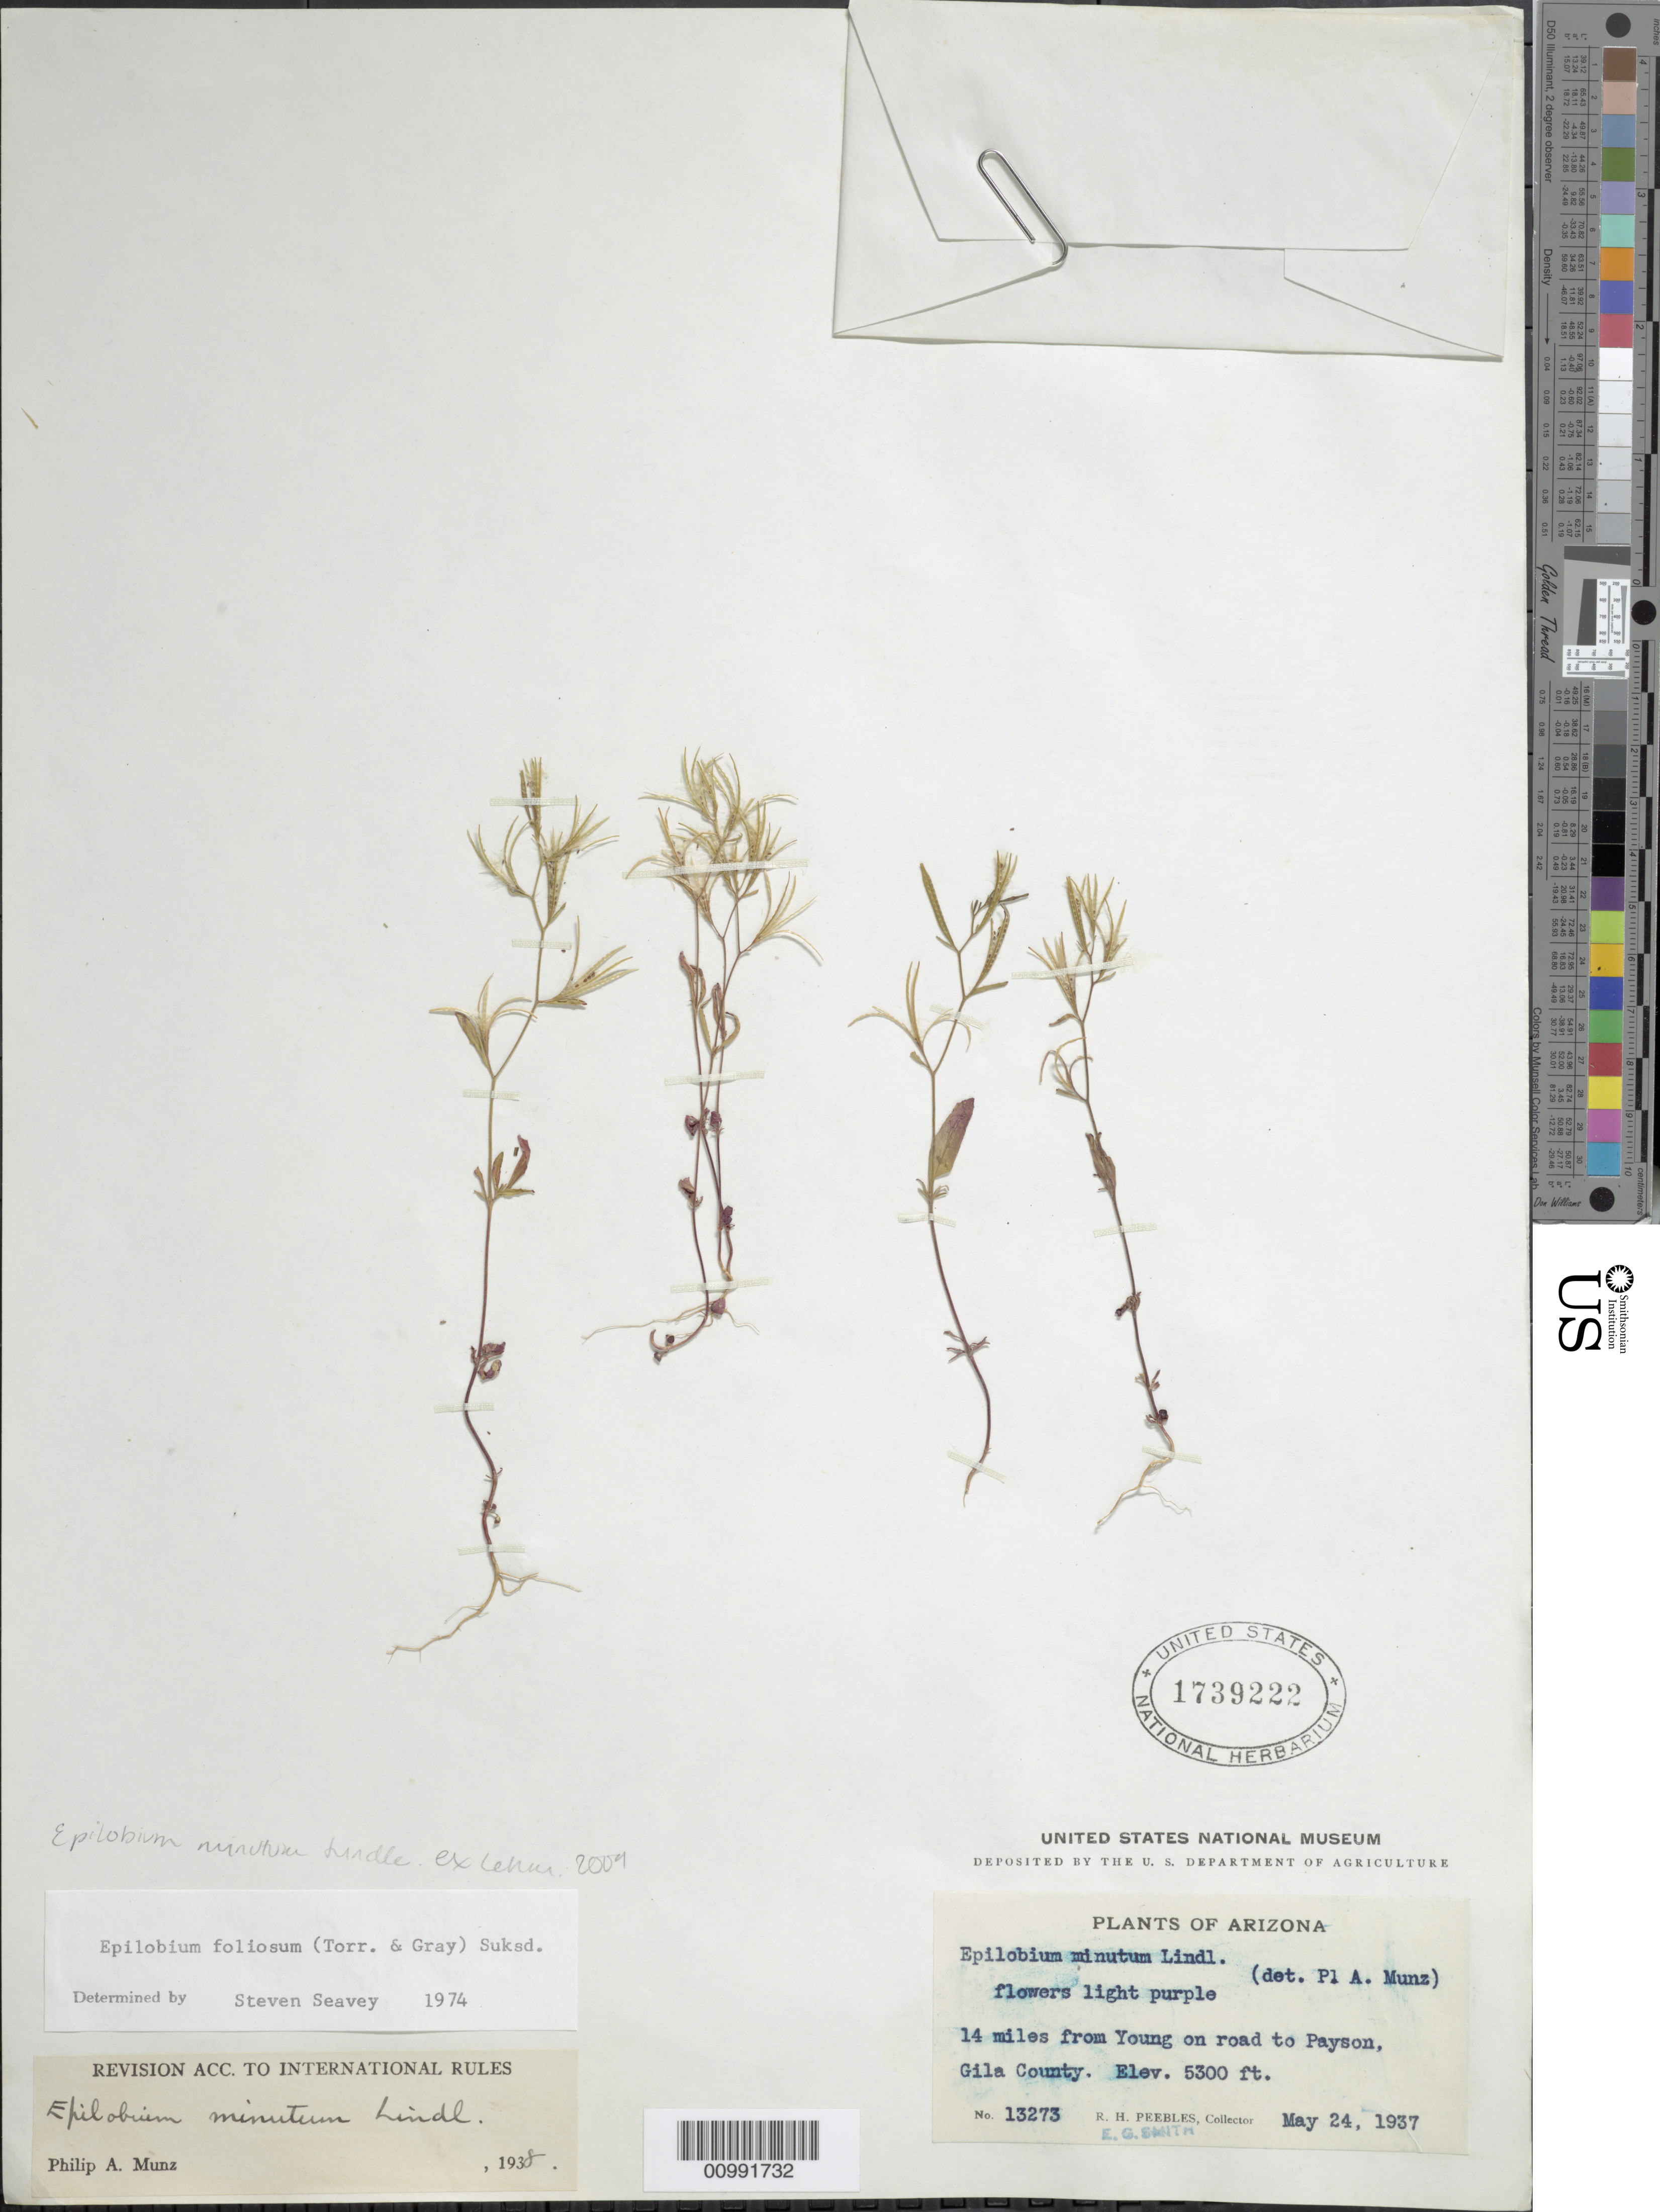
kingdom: Plantae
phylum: Tracheophyta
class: Magnoliopsida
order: Myrtales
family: Onagraceae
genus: Epilobium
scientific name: Epilobium foliosum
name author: (Nutt. ex Torr. & A. Gray) Suksd.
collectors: R. H. Peebles & E. G. Smith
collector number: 13273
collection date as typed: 24 May 1937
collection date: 1937-05-24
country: United States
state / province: Arizona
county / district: Gila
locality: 14 miles from Young on road to Payson.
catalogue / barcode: US 1739222